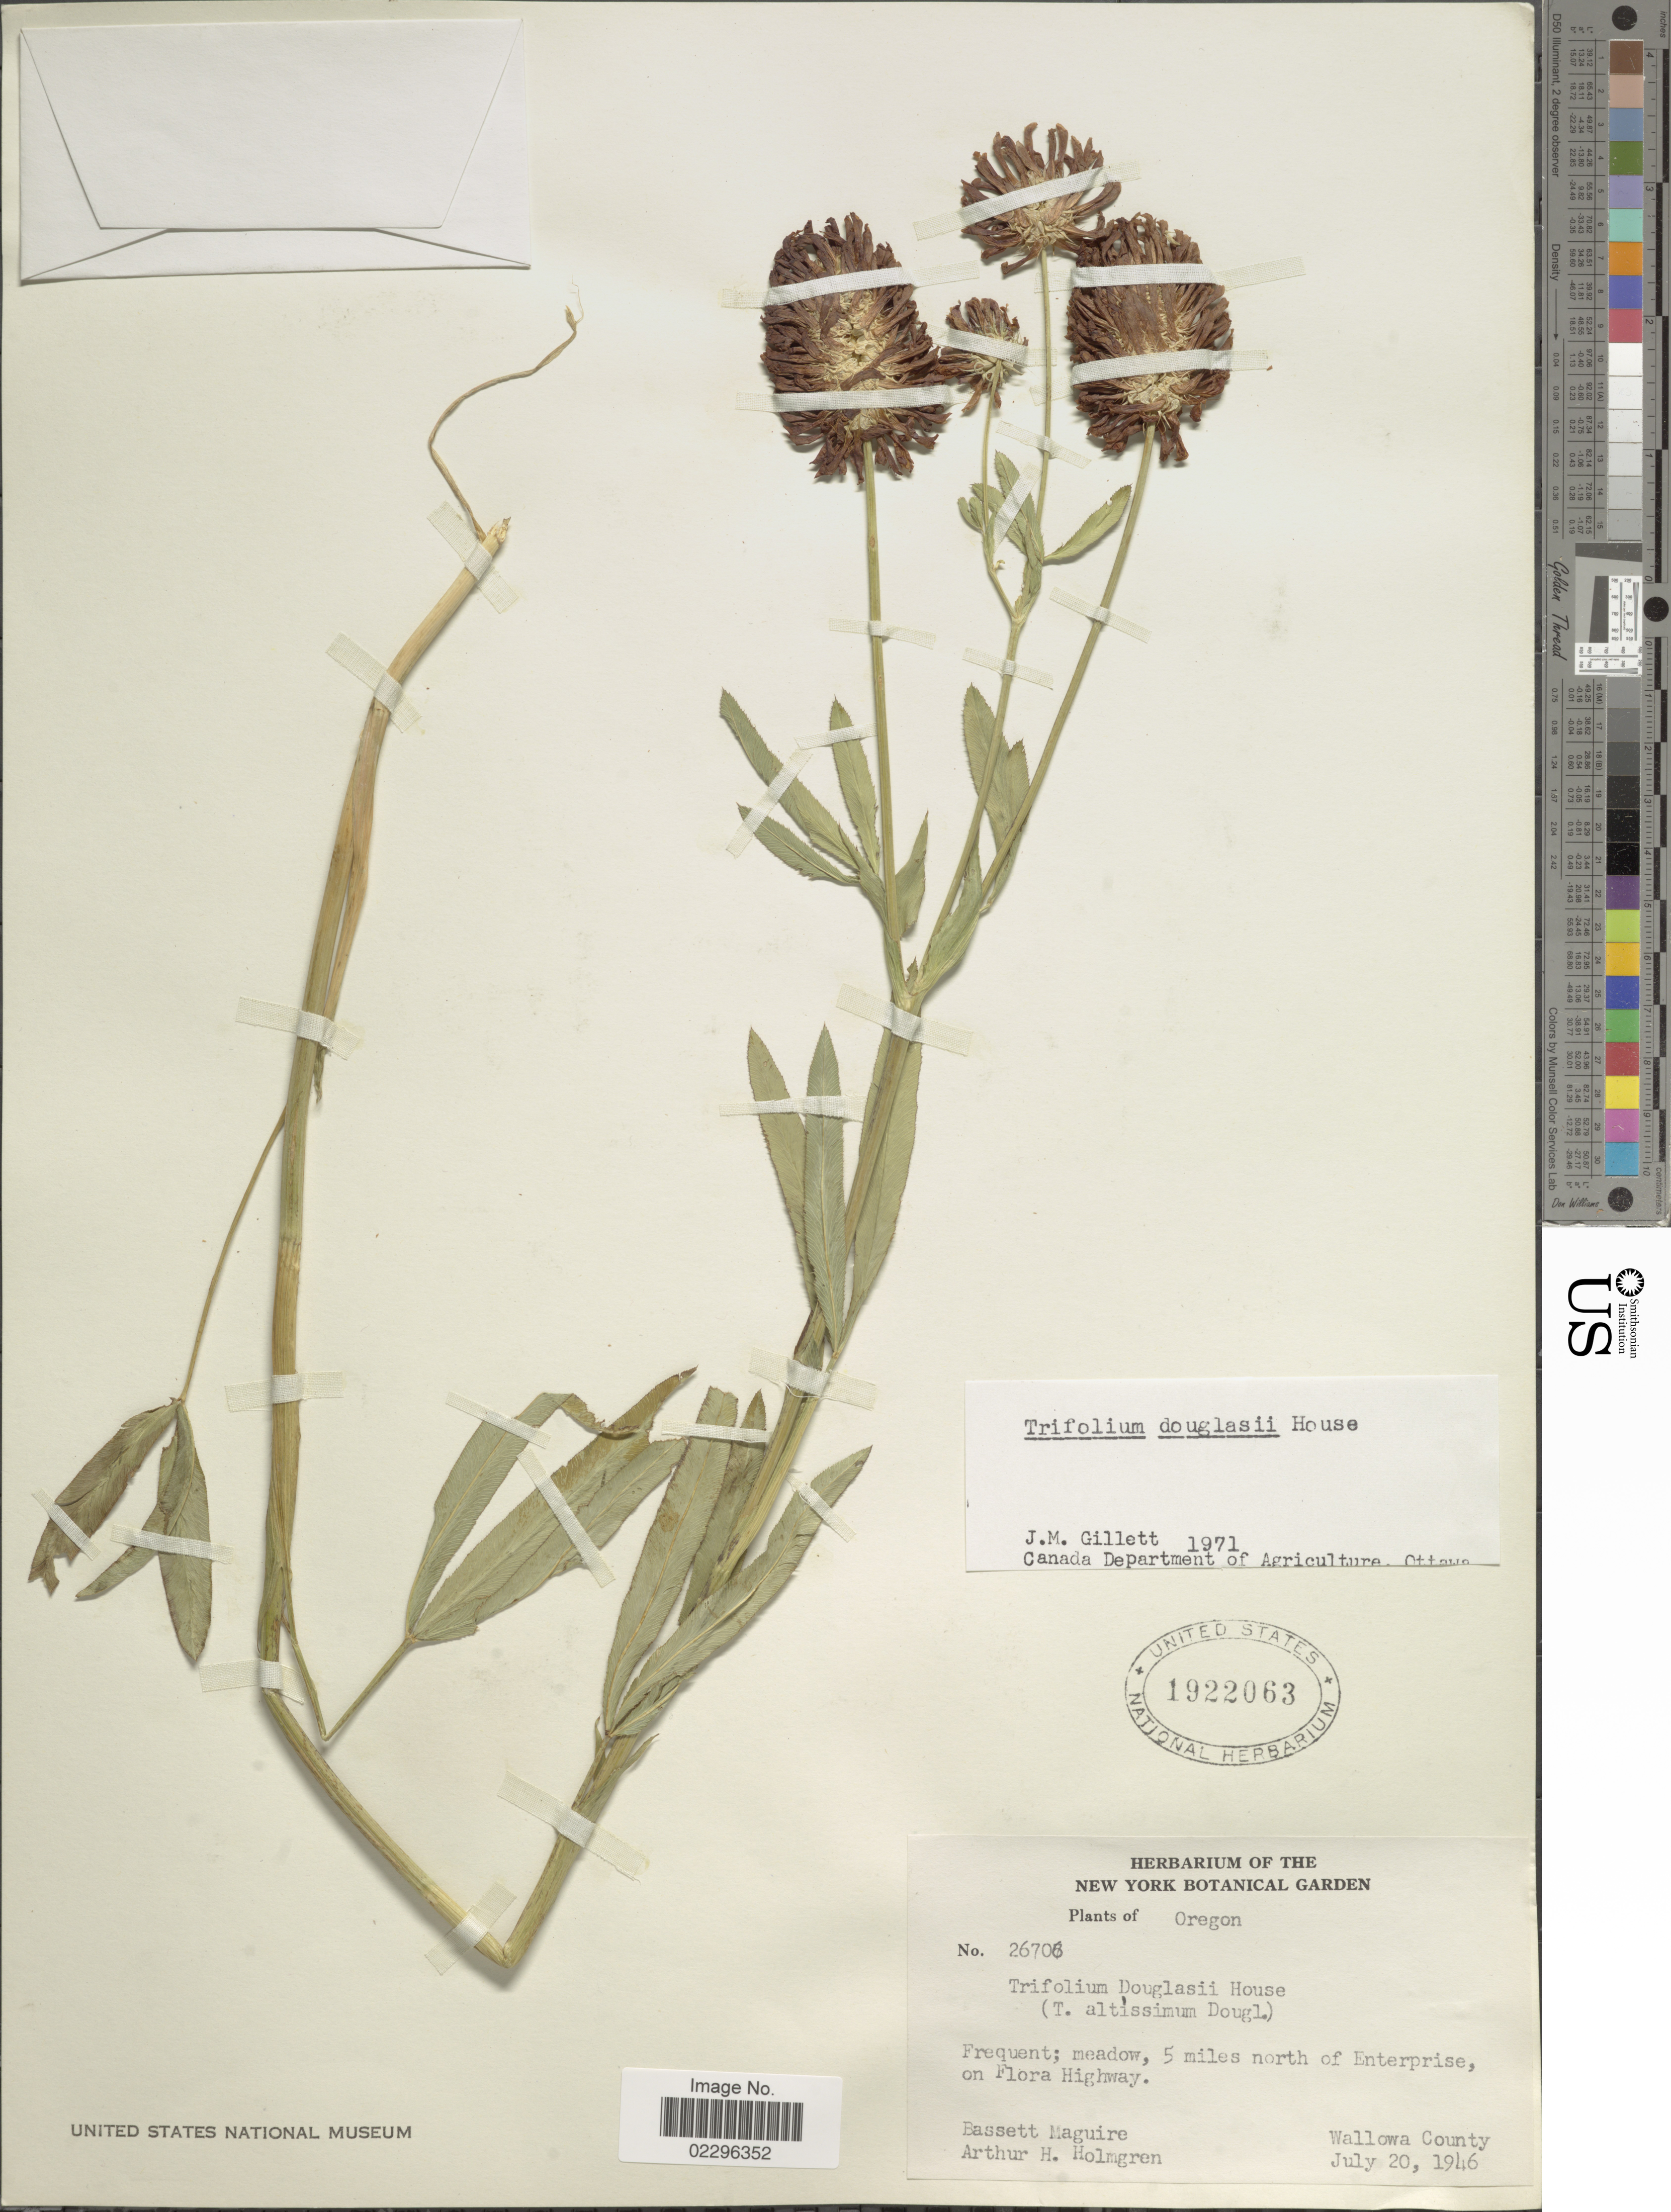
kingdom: Plantae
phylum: Tracheophyta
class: Magnoliopsida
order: Fabales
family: Fabaceae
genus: Trifolium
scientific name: Trifolium douglasii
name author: House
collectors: B. Maguire & A. H. Holmgren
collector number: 26706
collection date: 1946-07-20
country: United States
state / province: Oregon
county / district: Wallowa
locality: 5 miles north of Enterprise, on Flora Highway. Wallowa County.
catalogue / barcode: US 1922063